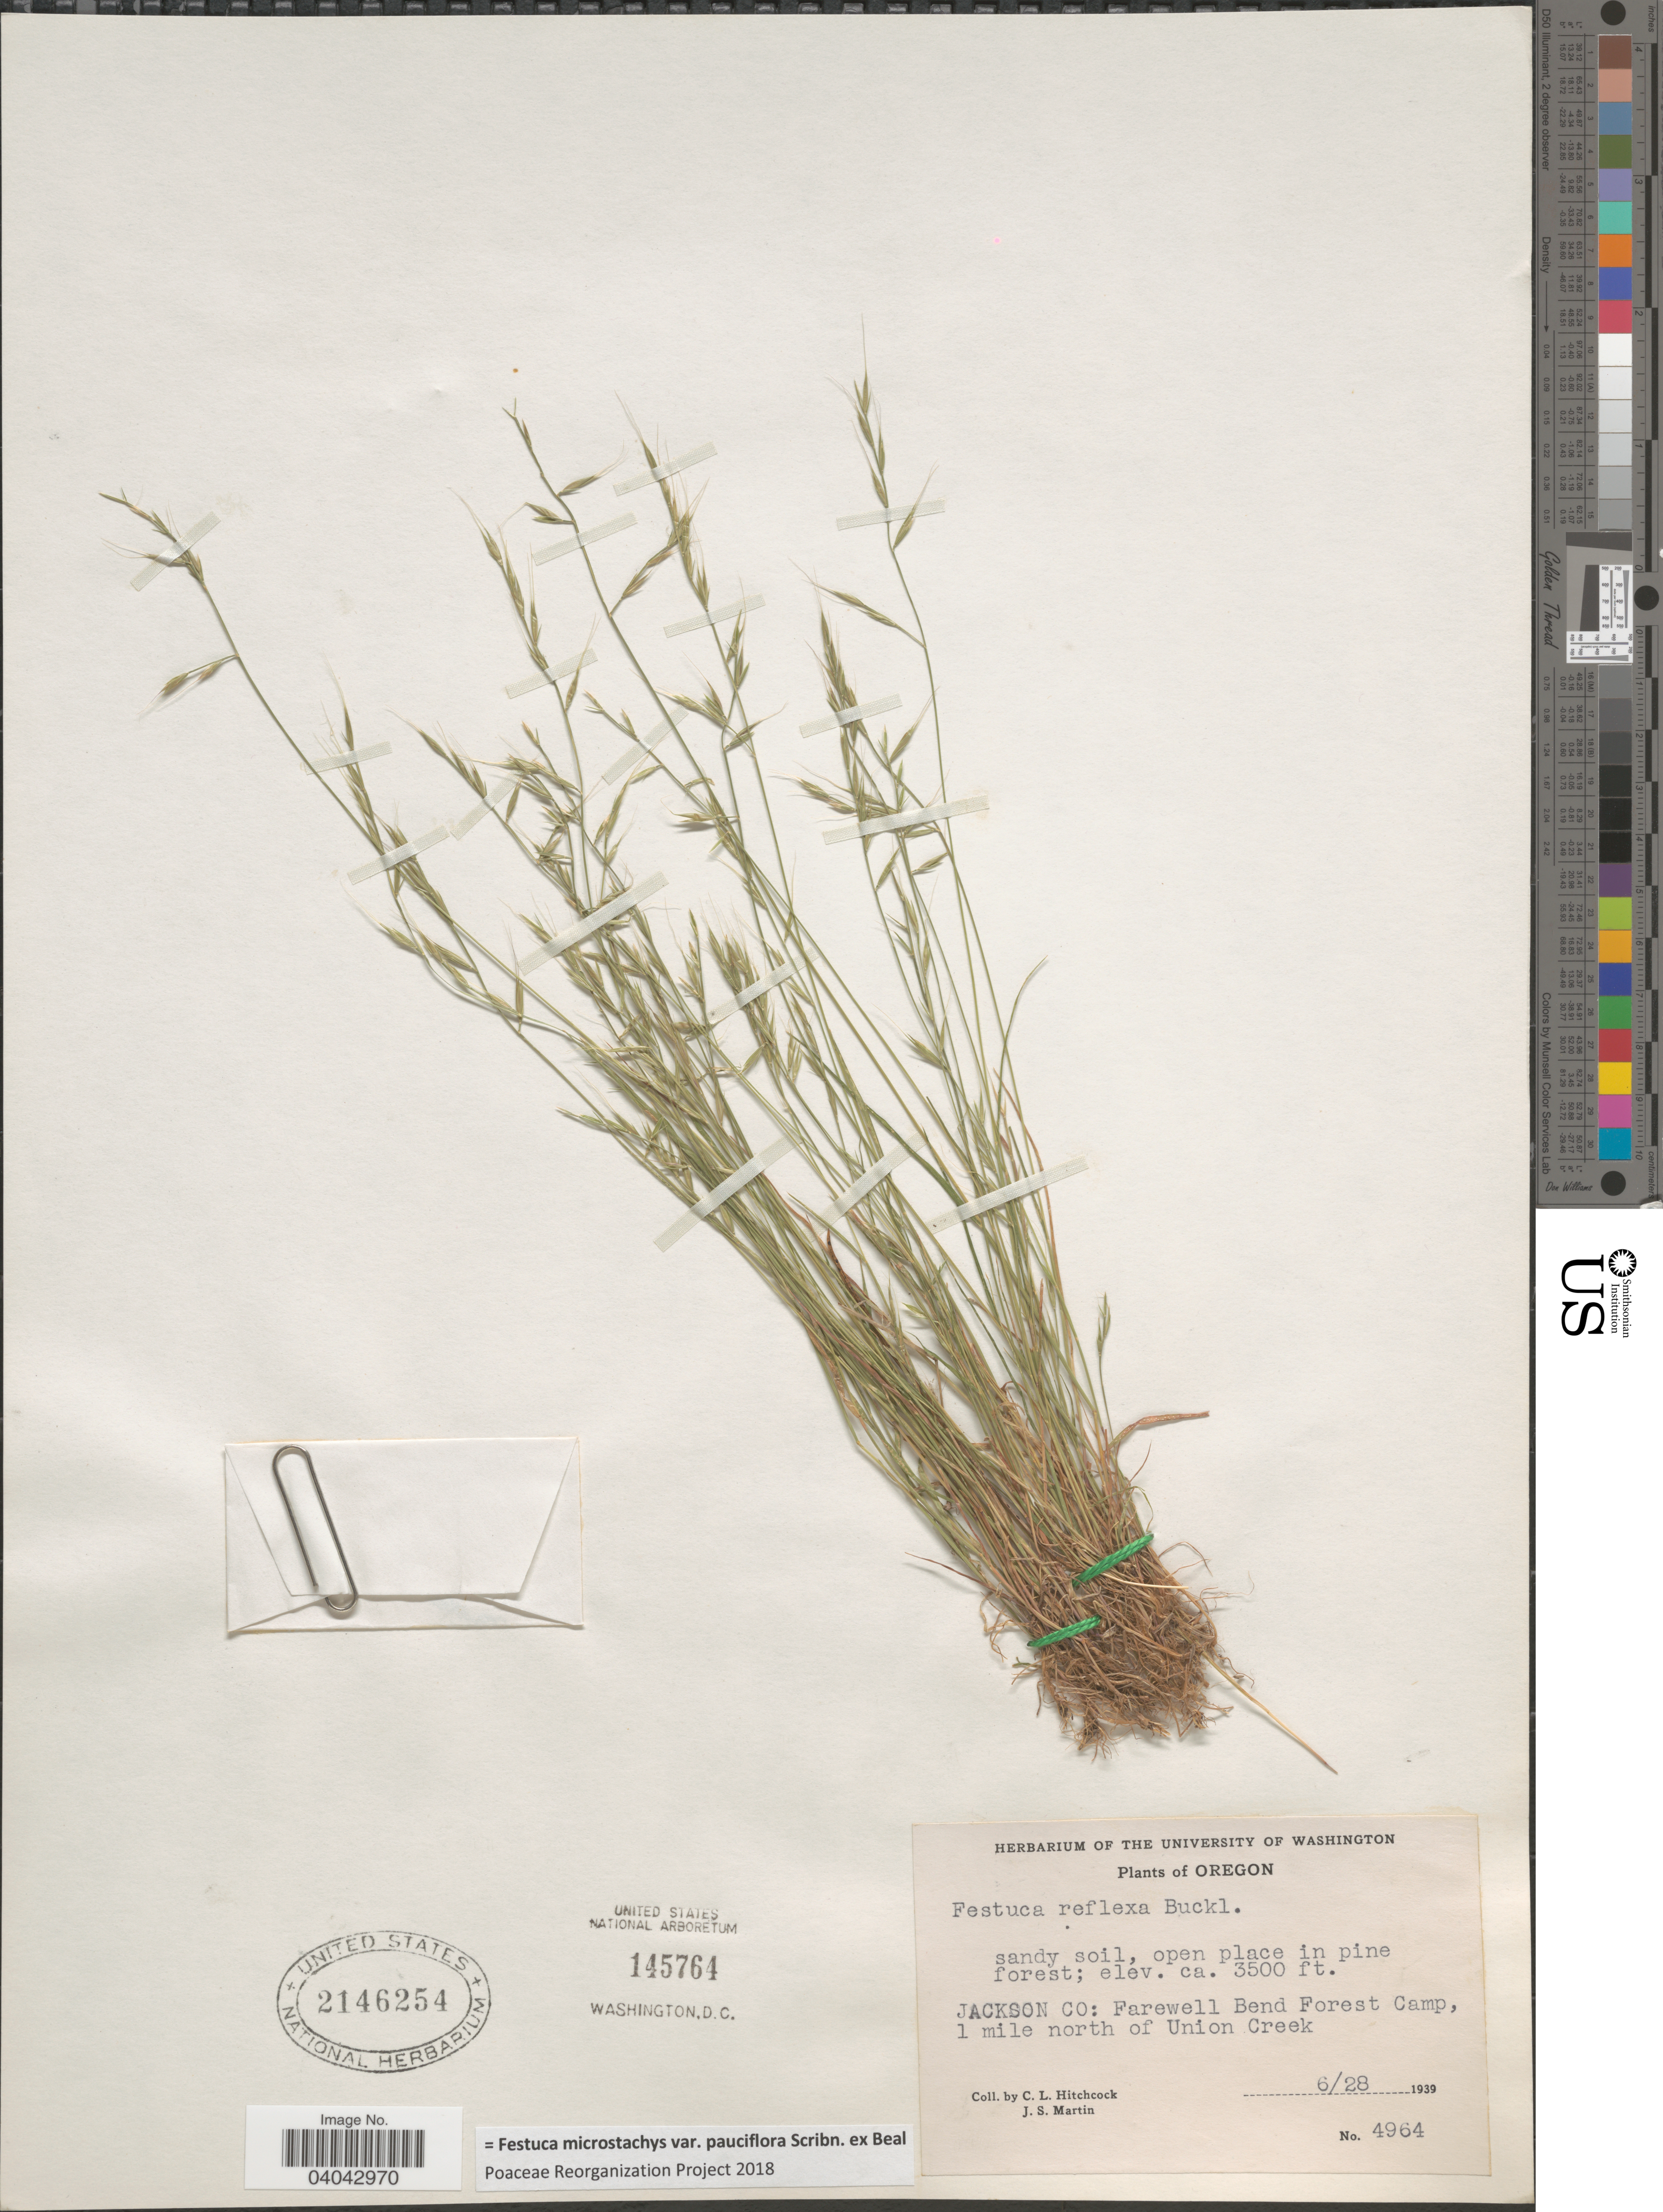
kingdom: Plantae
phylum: Tracheophyta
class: Liliopsida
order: Poales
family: Poaceae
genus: Festuca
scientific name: Festuca microstachys var. pauciflora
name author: Scribn. ex W.J. Beal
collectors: C. L. Hitchcock & J. S. Martin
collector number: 4964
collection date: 1939-06-28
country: United States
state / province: Oregon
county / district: Jackson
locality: Jackson Co: Farewell Bend Forest Camp, 1 mile north of Union Creek.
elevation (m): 1067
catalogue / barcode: US 2146254